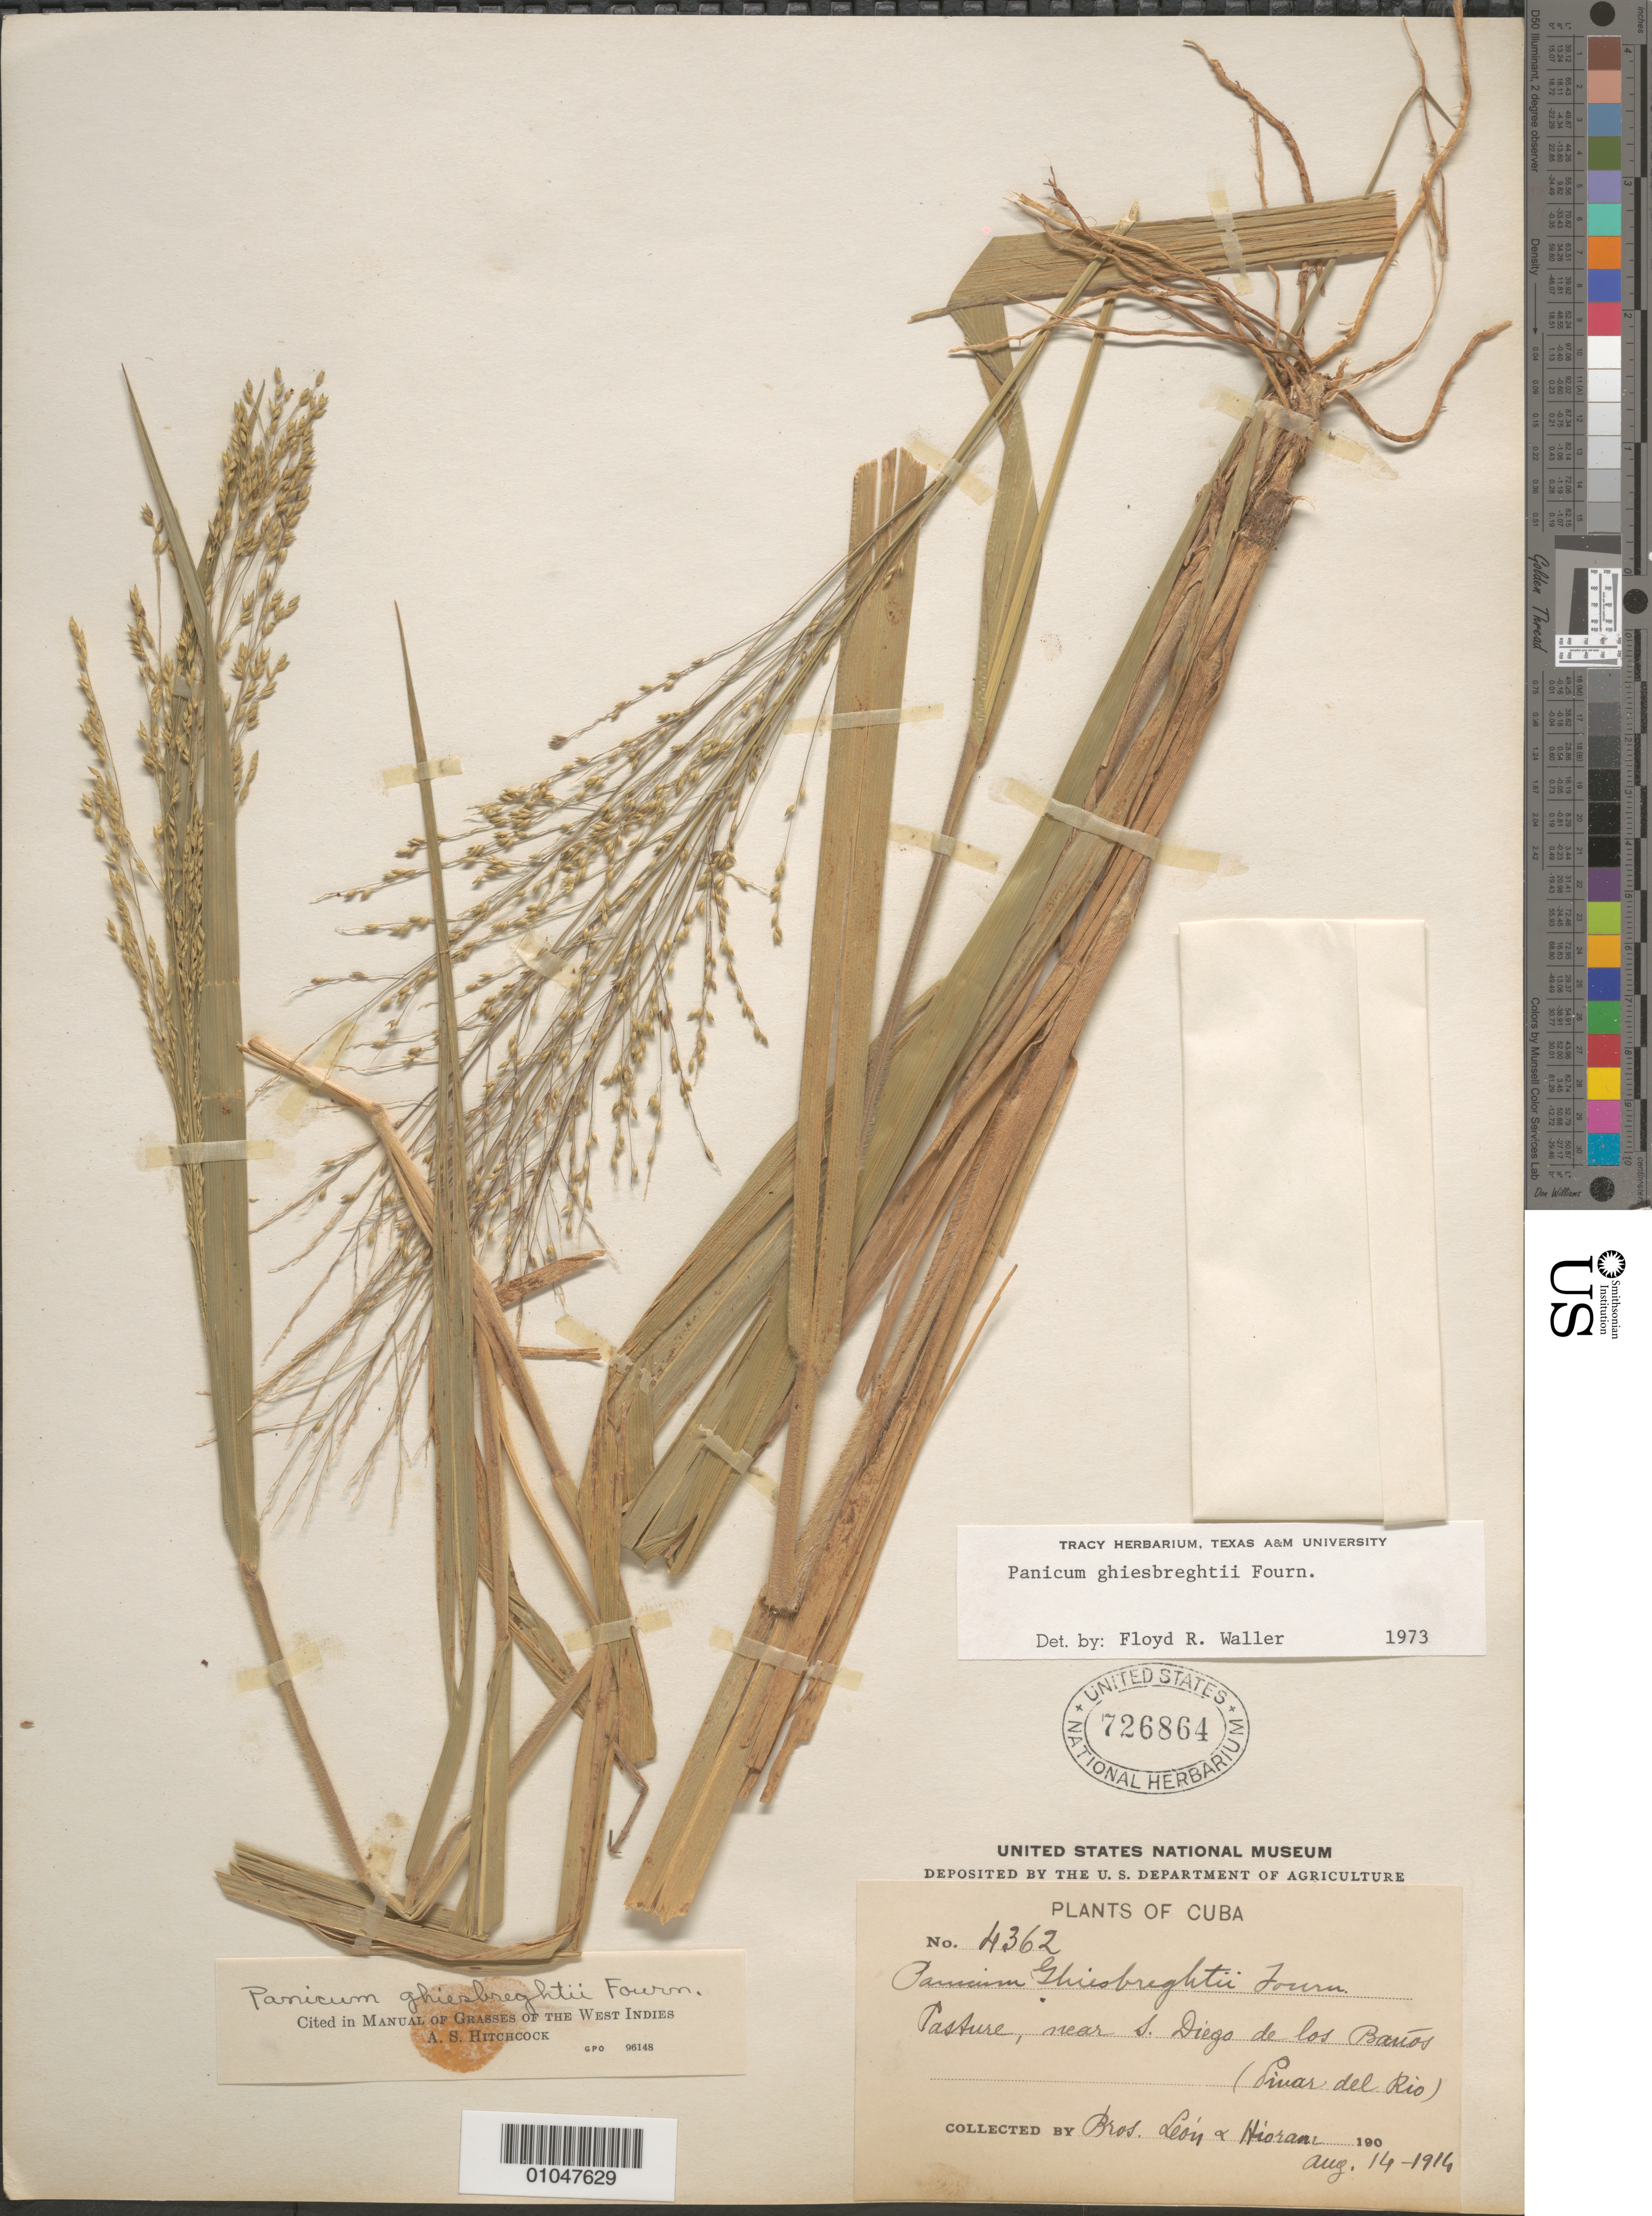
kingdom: Plantae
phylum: Tracheophyta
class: Liliopsida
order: Poales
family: Poaceae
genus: Panicum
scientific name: Panicum ghiesbreghtii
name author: E. Fourn.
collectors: Bro. León & Bro. Hioram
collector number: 4362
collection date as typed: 14 Aug 1914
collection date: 1914-08-14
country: Cuba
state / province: Pinar del Rio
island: Cuba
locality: Pasture near San Diego de los Banos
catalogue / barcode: US 726864